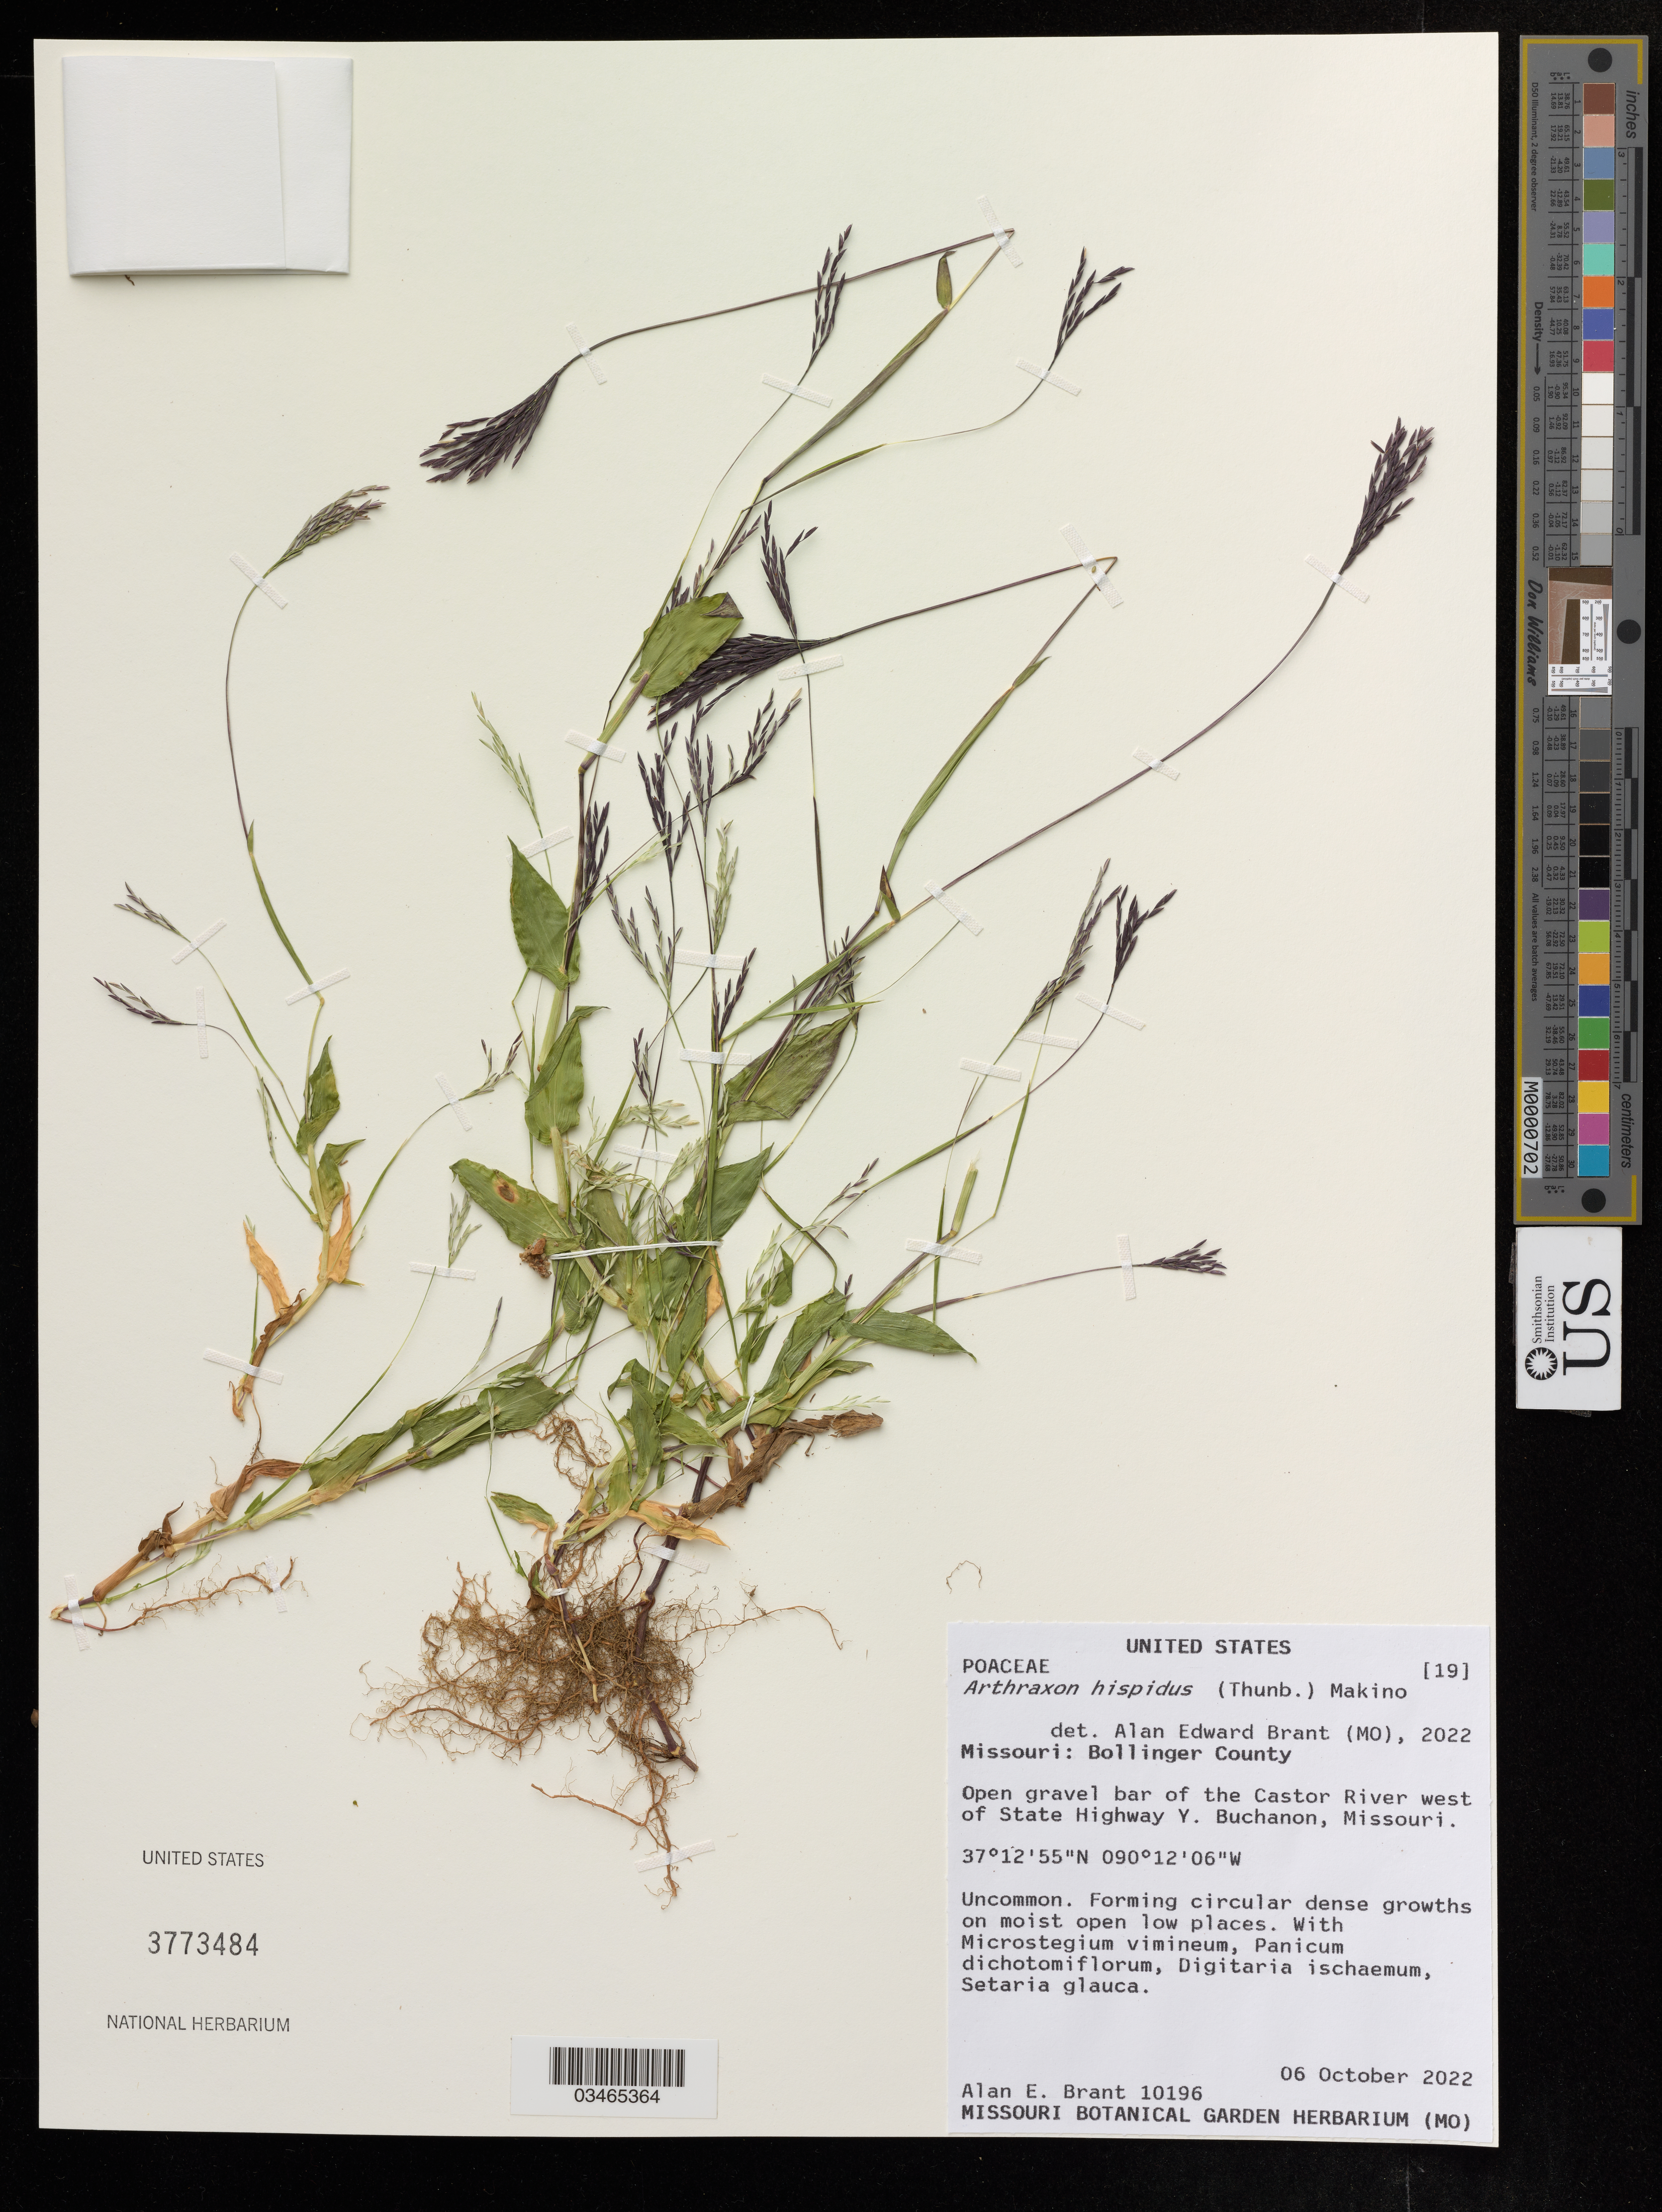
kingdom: Plantae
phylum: Tracheophyta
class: Liliopsida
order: Poales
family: Poaceae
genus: Arthraxon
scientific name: Arthraxon hispidus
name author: (Thunb.) Makino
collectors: A. Brant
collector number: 10196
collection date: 2022-10-06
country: United States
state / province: Missouri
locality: Bollinger County. Open gravel bar of the Castor River west of State Highway Y. Buchanon.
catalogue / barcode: US 3773484